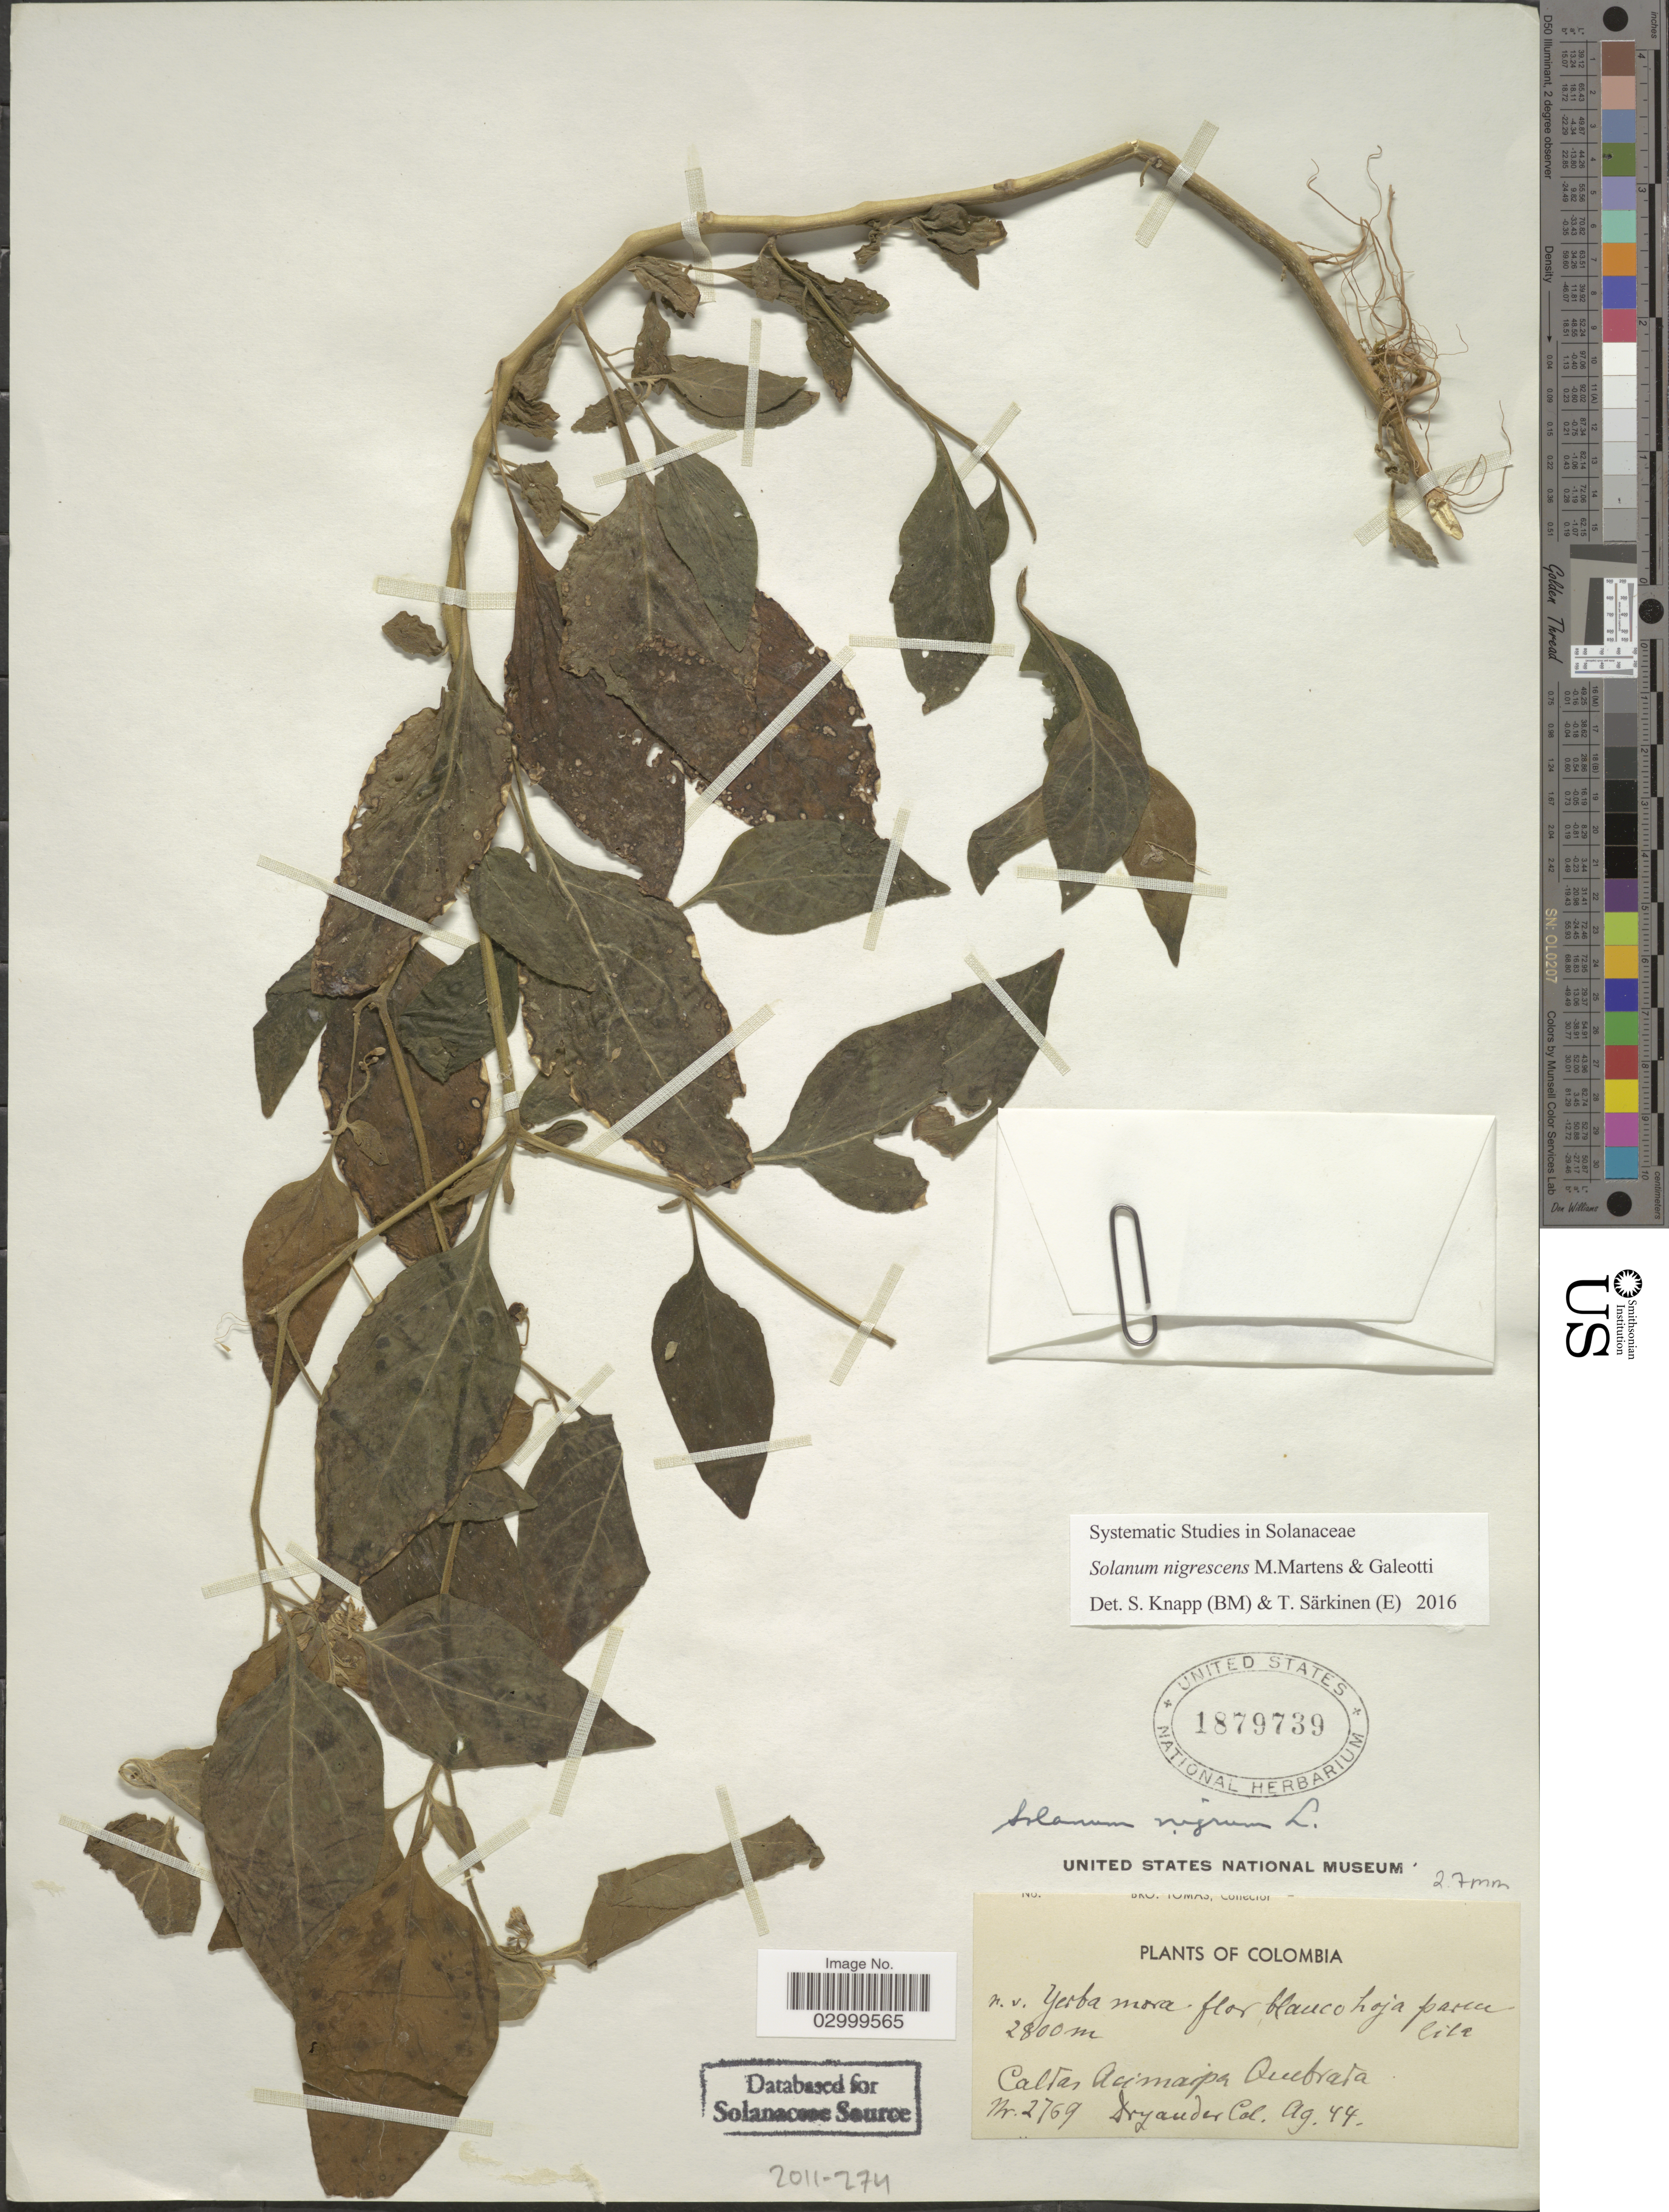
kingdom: Plantae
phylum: Tracheophyta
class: Magnoliopsida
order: Solanales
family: Solanaceae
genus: Solanum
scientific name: Solanum nigrescens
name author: M. Martens & Galeotti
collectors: -. Dryander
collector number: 2769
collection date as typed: Transcribed d/m/y: /8/44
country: Colombia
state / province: Caldas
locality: Acimaipa Quebrada.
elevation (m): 2800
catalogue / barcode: US 1879739